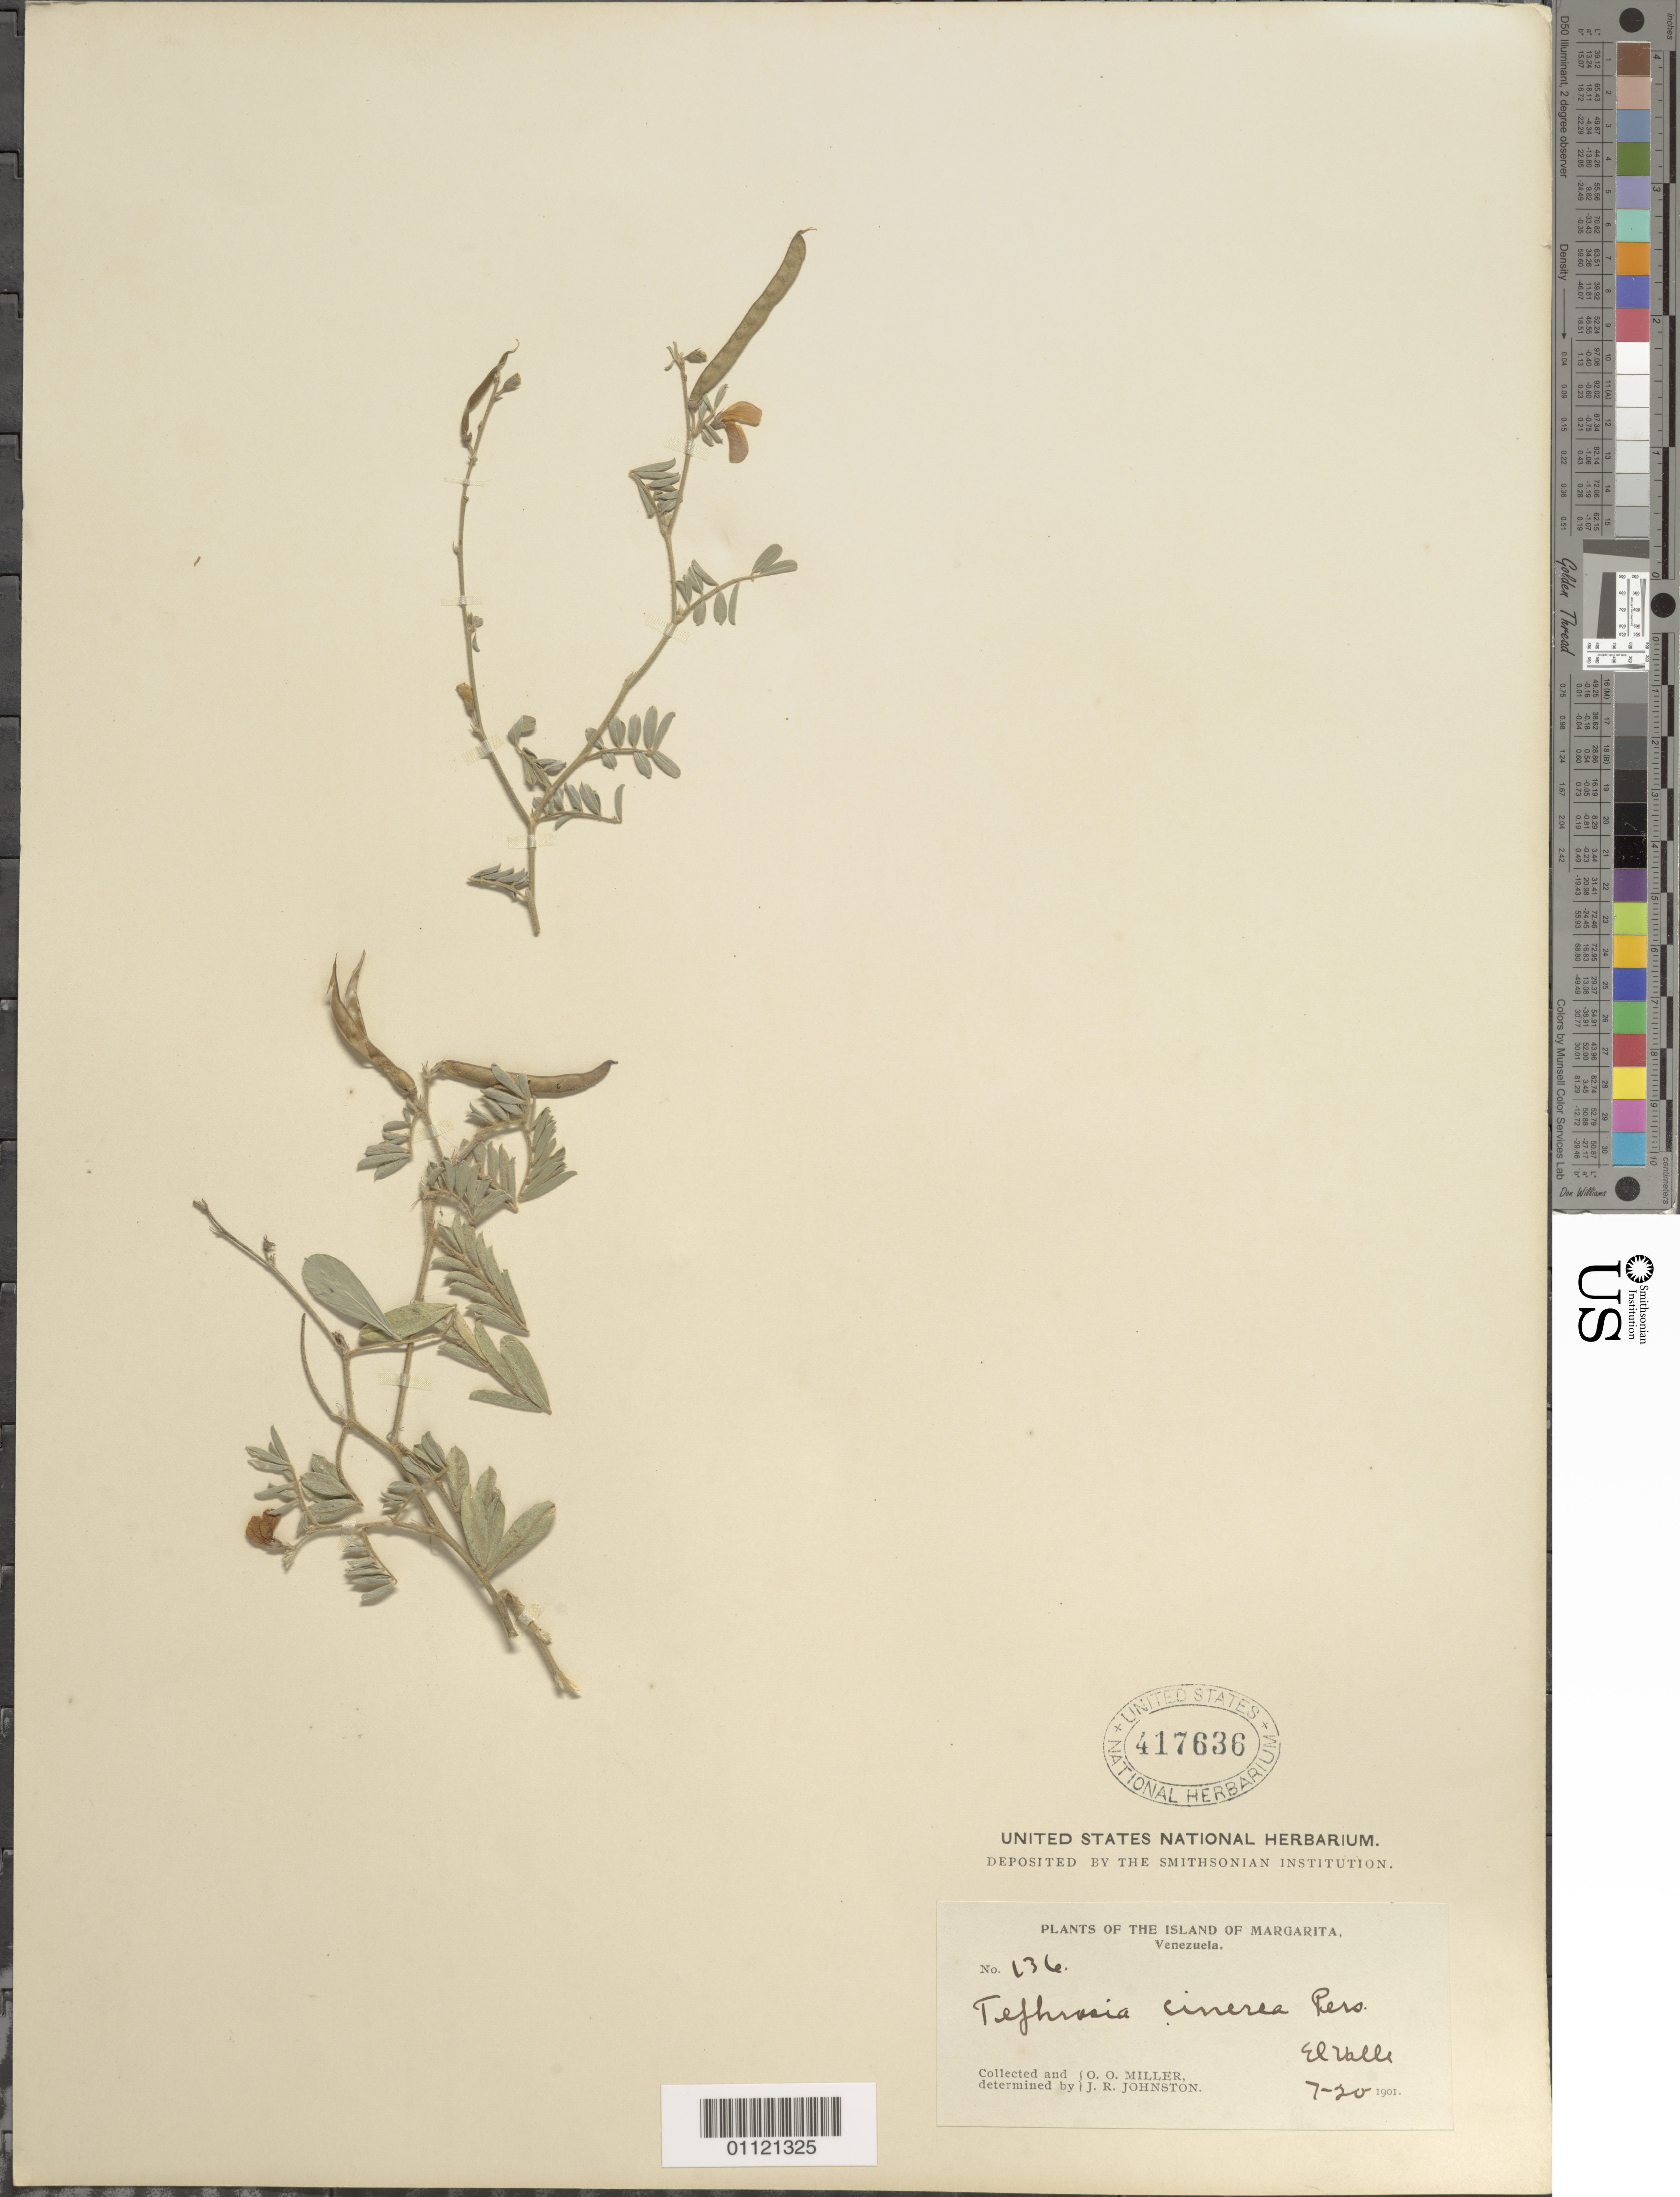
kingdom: Plantae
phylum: Tracheophyta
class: Magnoliopsida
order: Fabales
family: Fabaceae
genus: Tephrosia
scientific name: Tephrosia cinerea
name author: (L.) Pers.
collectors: O. O. Miller & J. Johnston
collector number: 136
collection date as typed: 20 Jul 1901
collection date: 1901-07-20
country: Venezuela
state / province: Nueva Esparta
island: Margarita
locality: El Valle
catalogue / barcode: US 417636